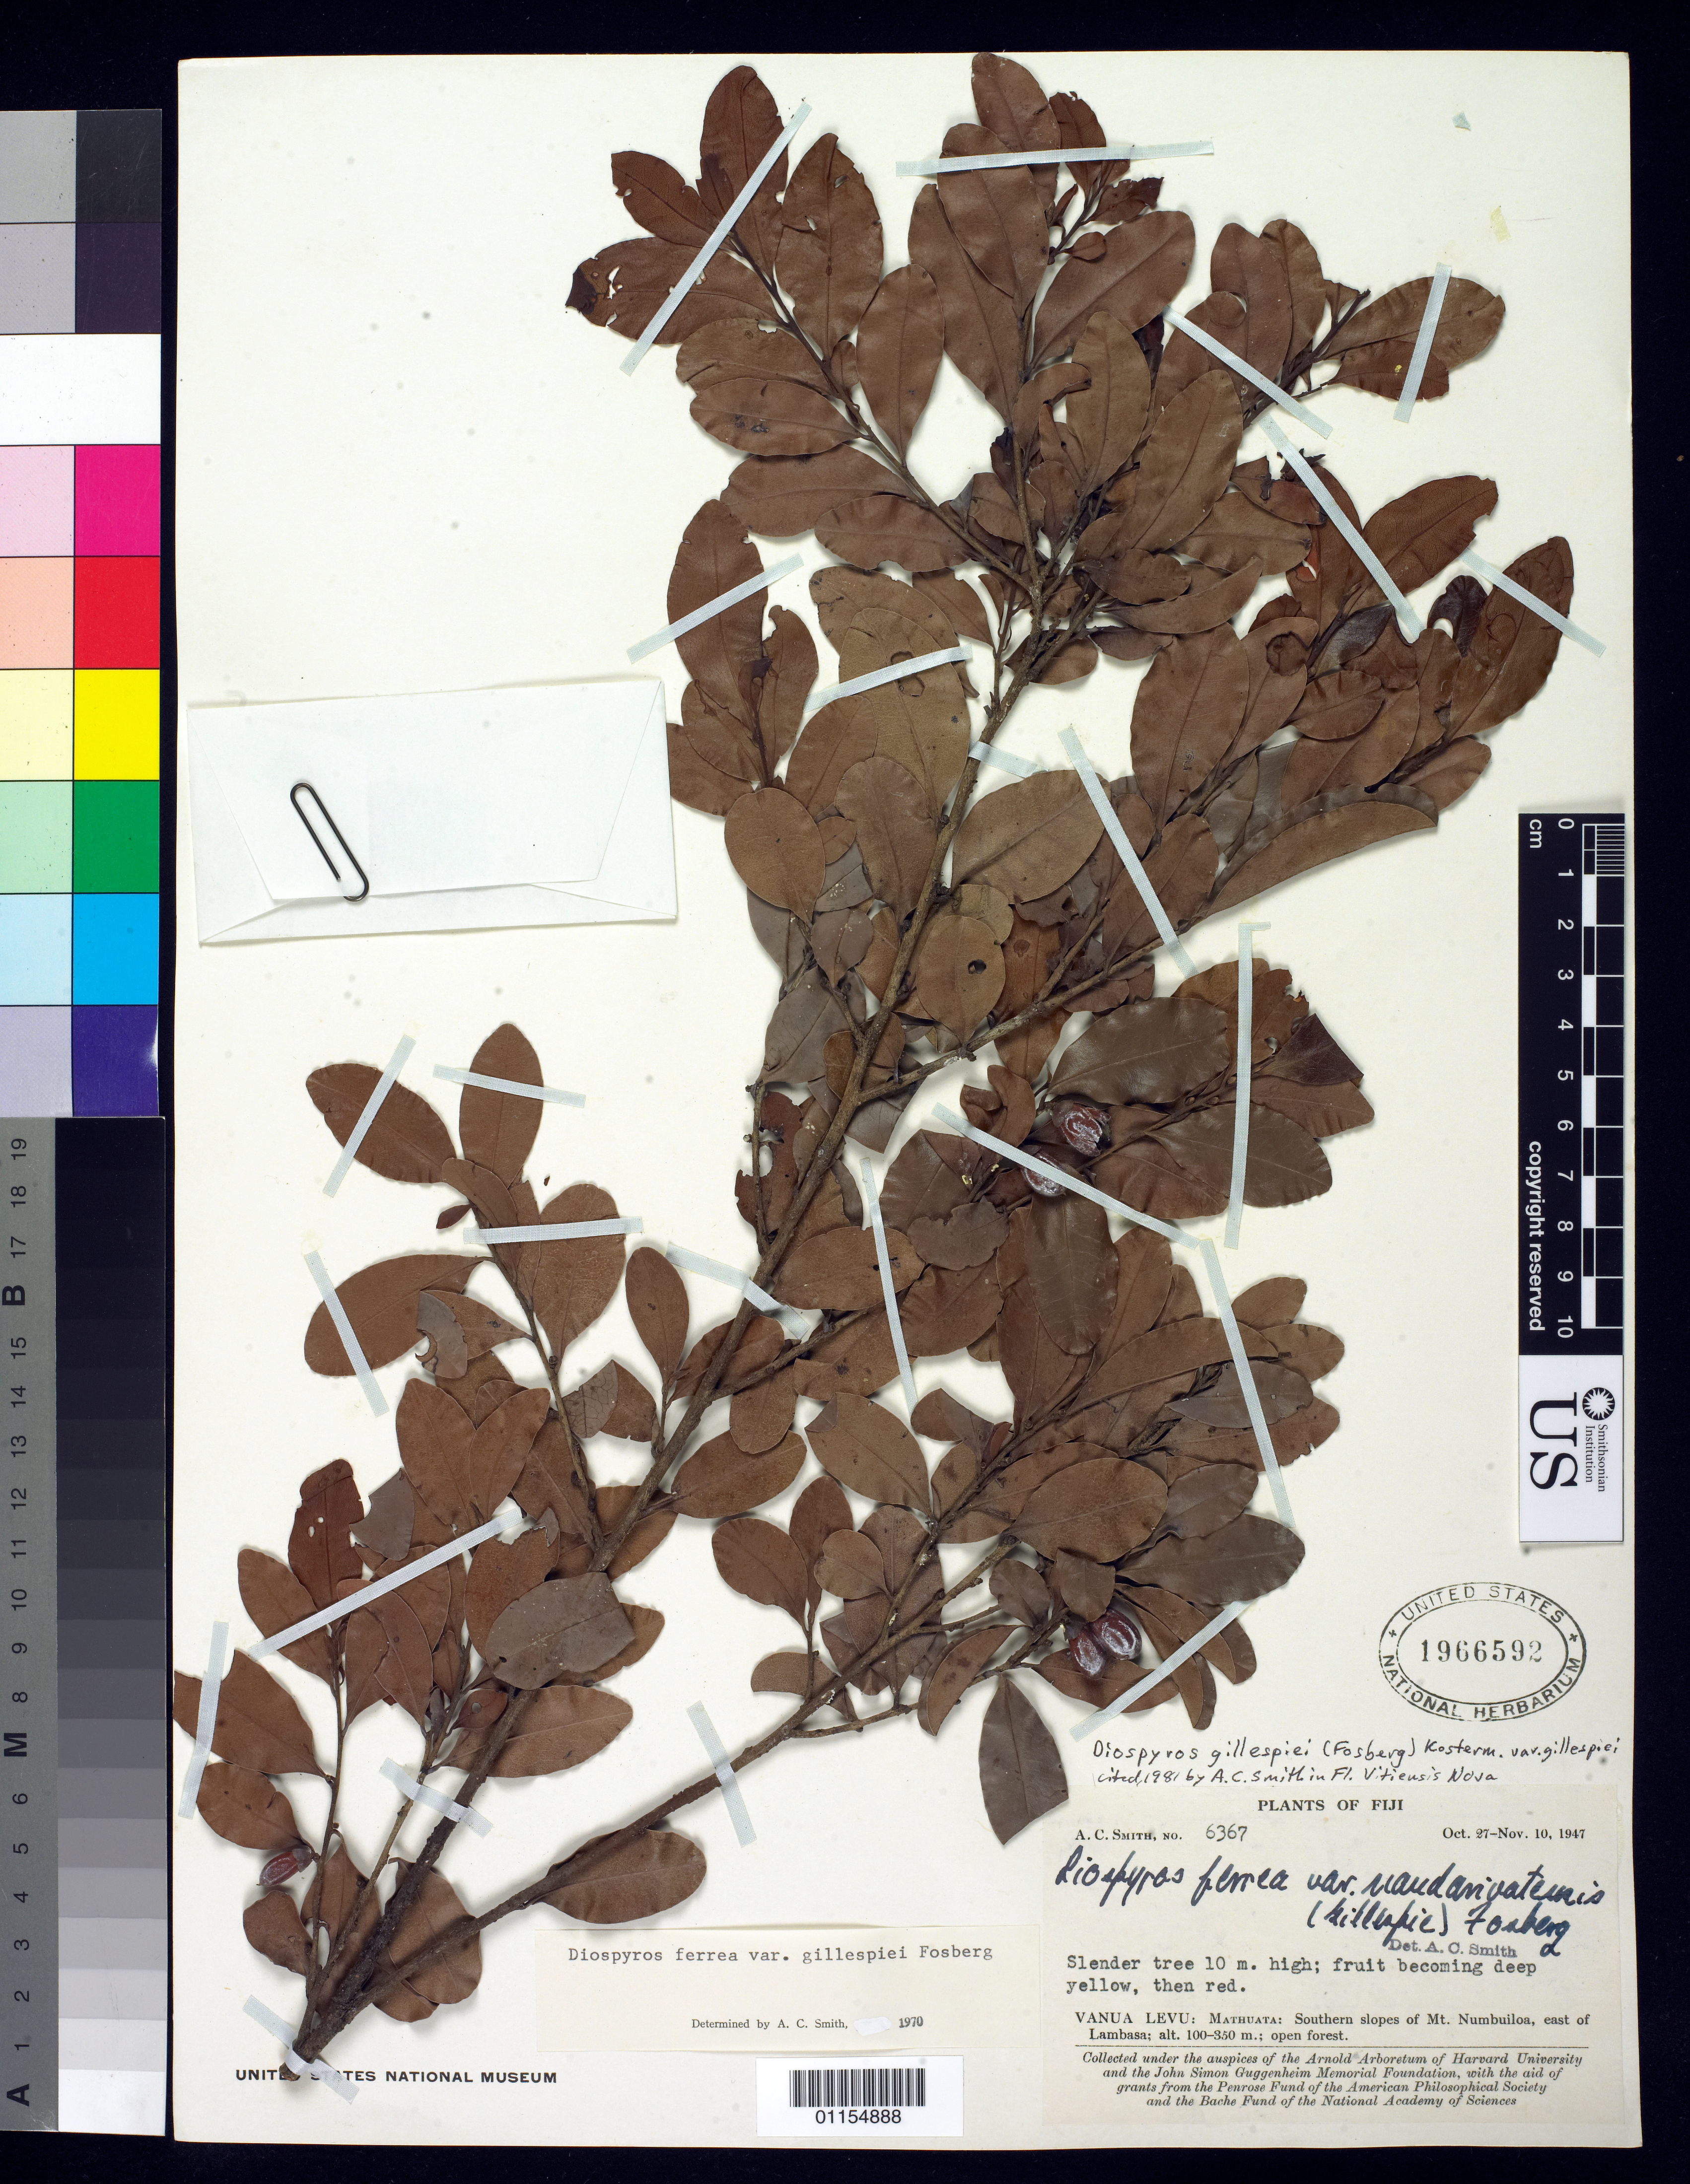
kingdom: Plantae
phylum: Tracheophyta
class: Magnoliopsida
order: Ericales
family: Ebenaceae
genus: Diospyros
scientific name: Diospyros gillespiei var. gillespiei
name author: (Fosberg) Kosterm.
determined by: Smith, A. C.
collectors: A. C. Smith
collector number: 6367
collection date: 1947-10-27/1947-11-10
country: Fiji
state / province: Northern Division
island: Vanua Levu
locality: Southern slopes of Mt. Numbuilon, east of Lambasa, Mathuata Prov., Vanua Levu, Fiji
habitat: Open forest.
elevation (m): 100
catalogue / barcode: US 1966592